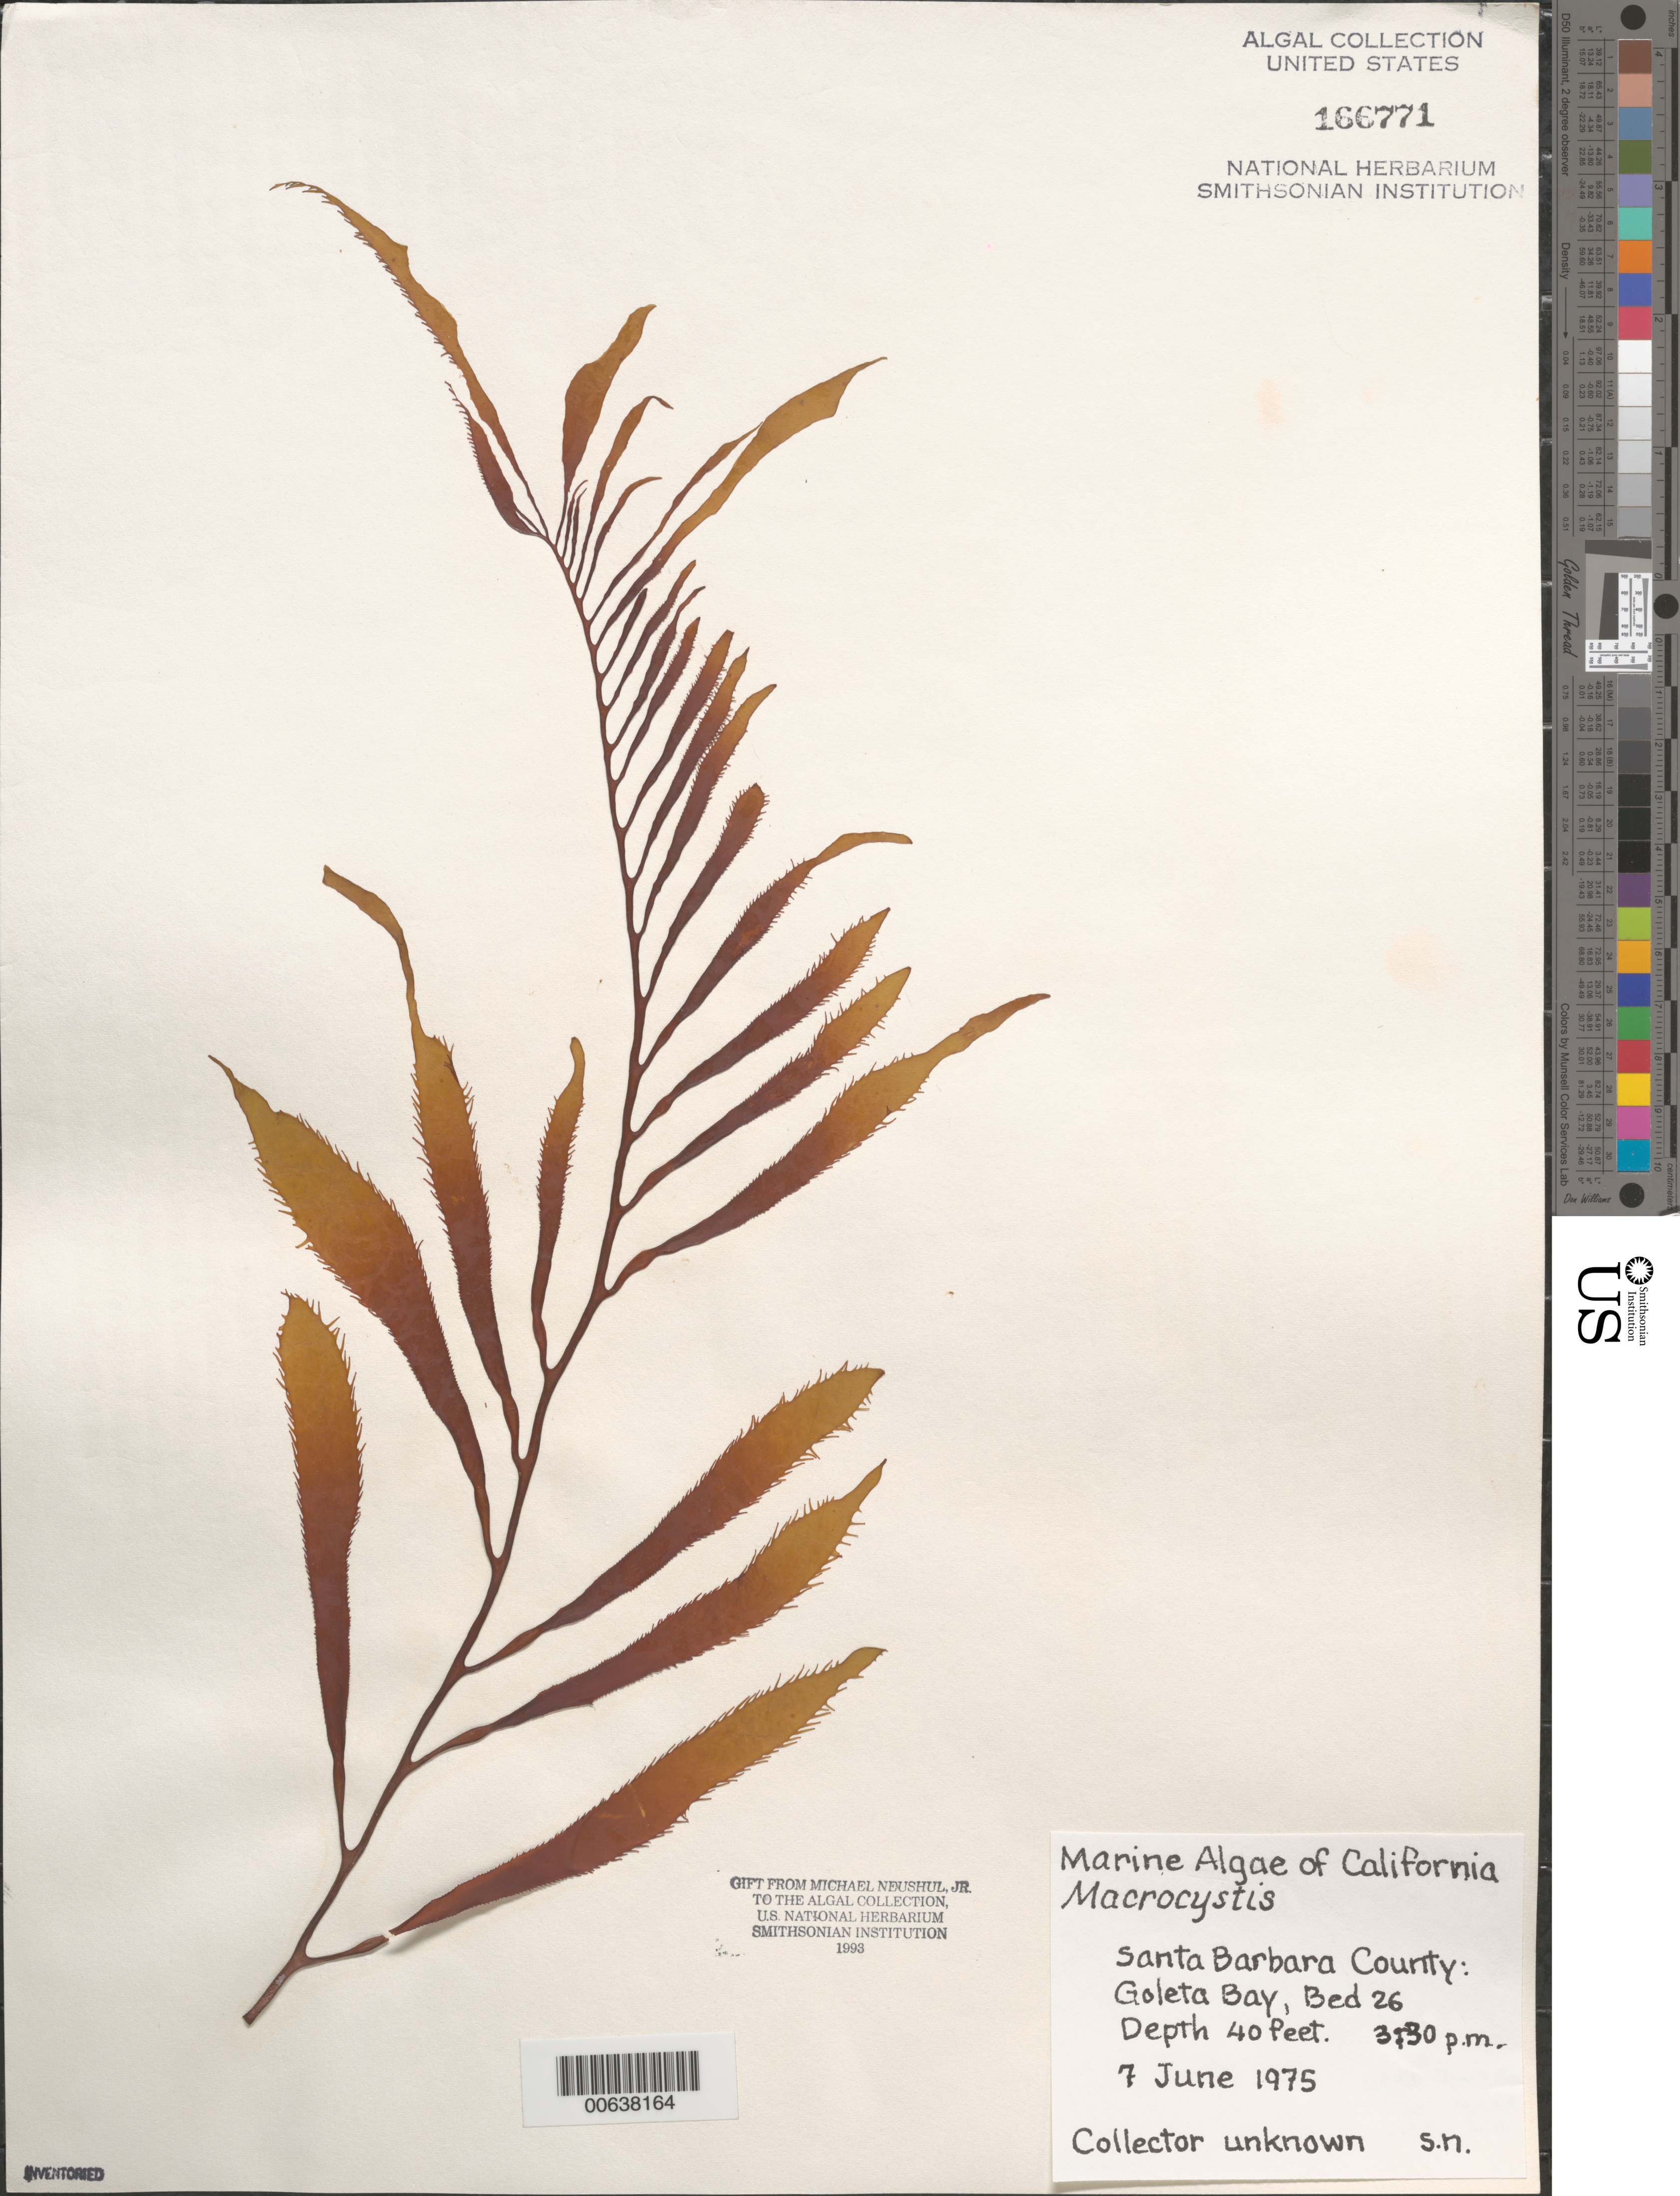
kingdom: Chromista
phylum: Ochrophyta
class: Phaeophyceae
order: Laminariales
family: Laminariaceae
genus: Macrocystis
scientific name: Macrocystis sp.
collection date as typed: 07 Jun 1975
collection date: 1975-06-07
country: United States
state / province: California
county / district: Santa Barbara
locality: Goleta Bay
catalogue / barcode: US 166771